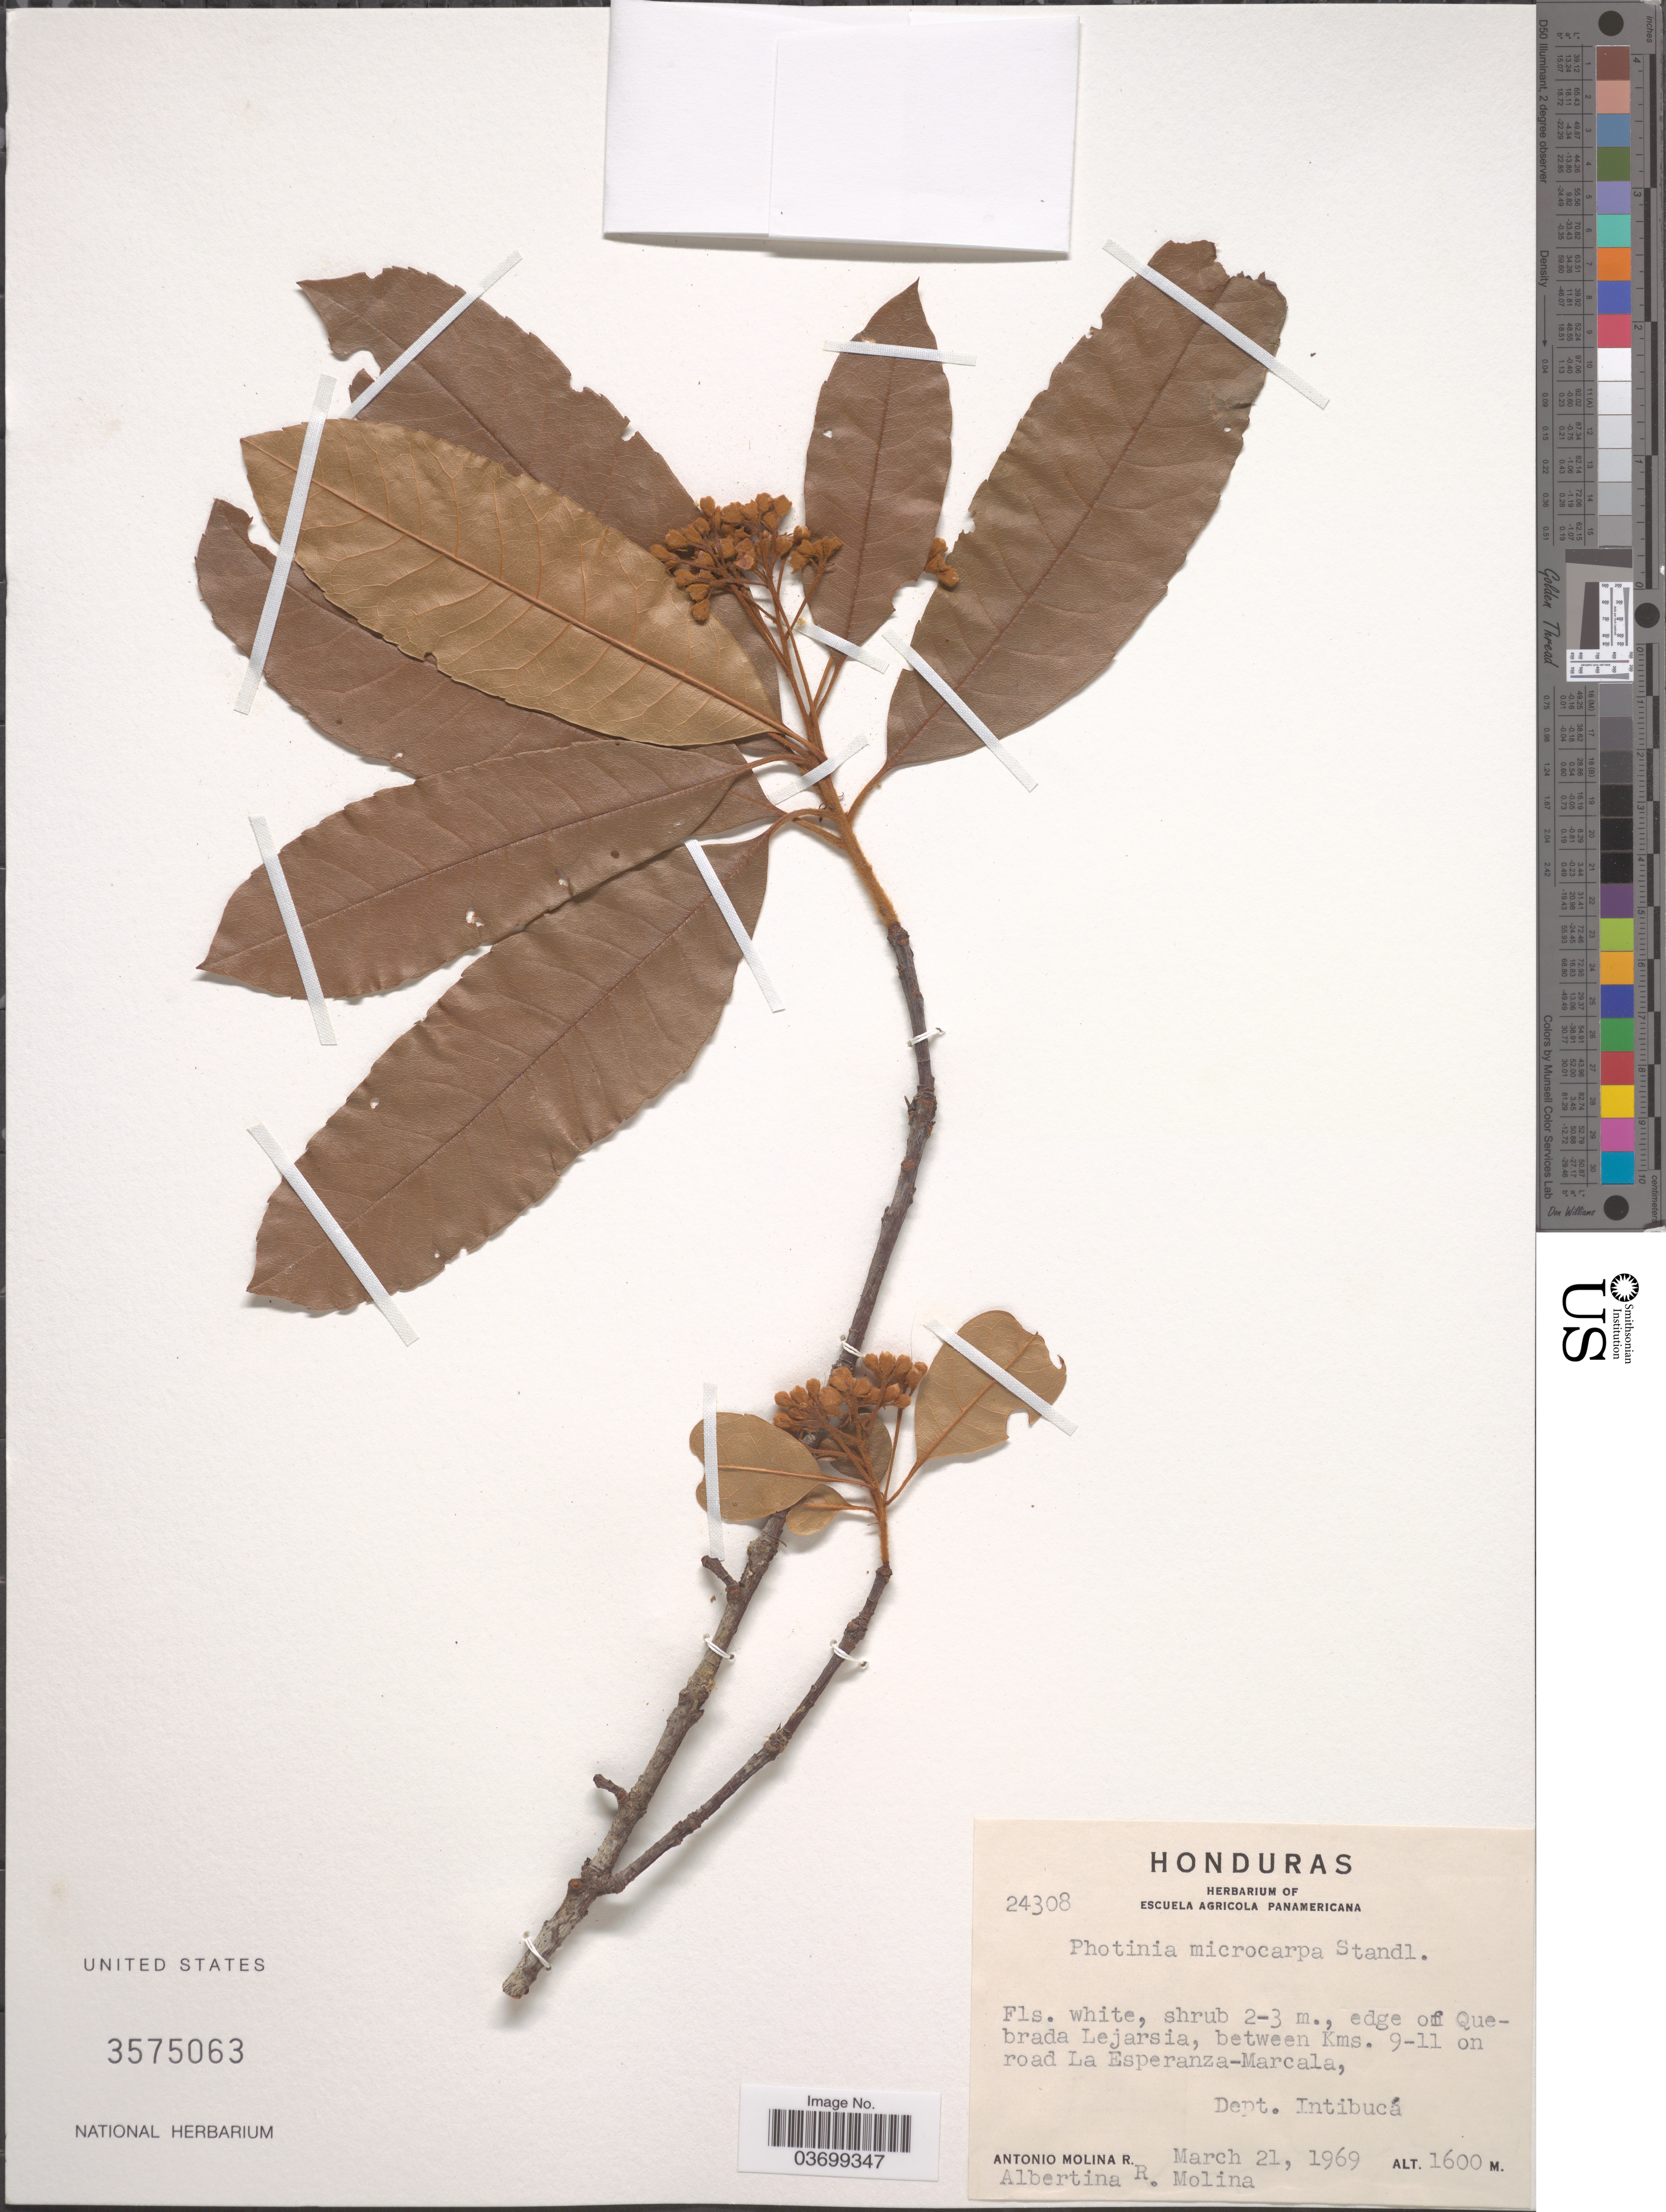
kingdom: Plantae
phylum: Tracheophyta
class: Magnoliopsida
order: Rosales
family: Rosaceae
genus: Phippsiomeles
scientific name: Phippsiomeles microcarpa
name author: (Standl.) B.B. Liu & J. Wen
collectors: A. Molina R. & A. R. Molina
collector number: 24308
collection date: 1969-03-21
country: Honduras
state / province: Intibuca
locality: Edge of Quebrada Lejarsia, between Kms. 9-11 on road La Esperanza-Marcala, Dept. Intibucá.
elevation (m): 1600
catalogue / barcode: US 3575063